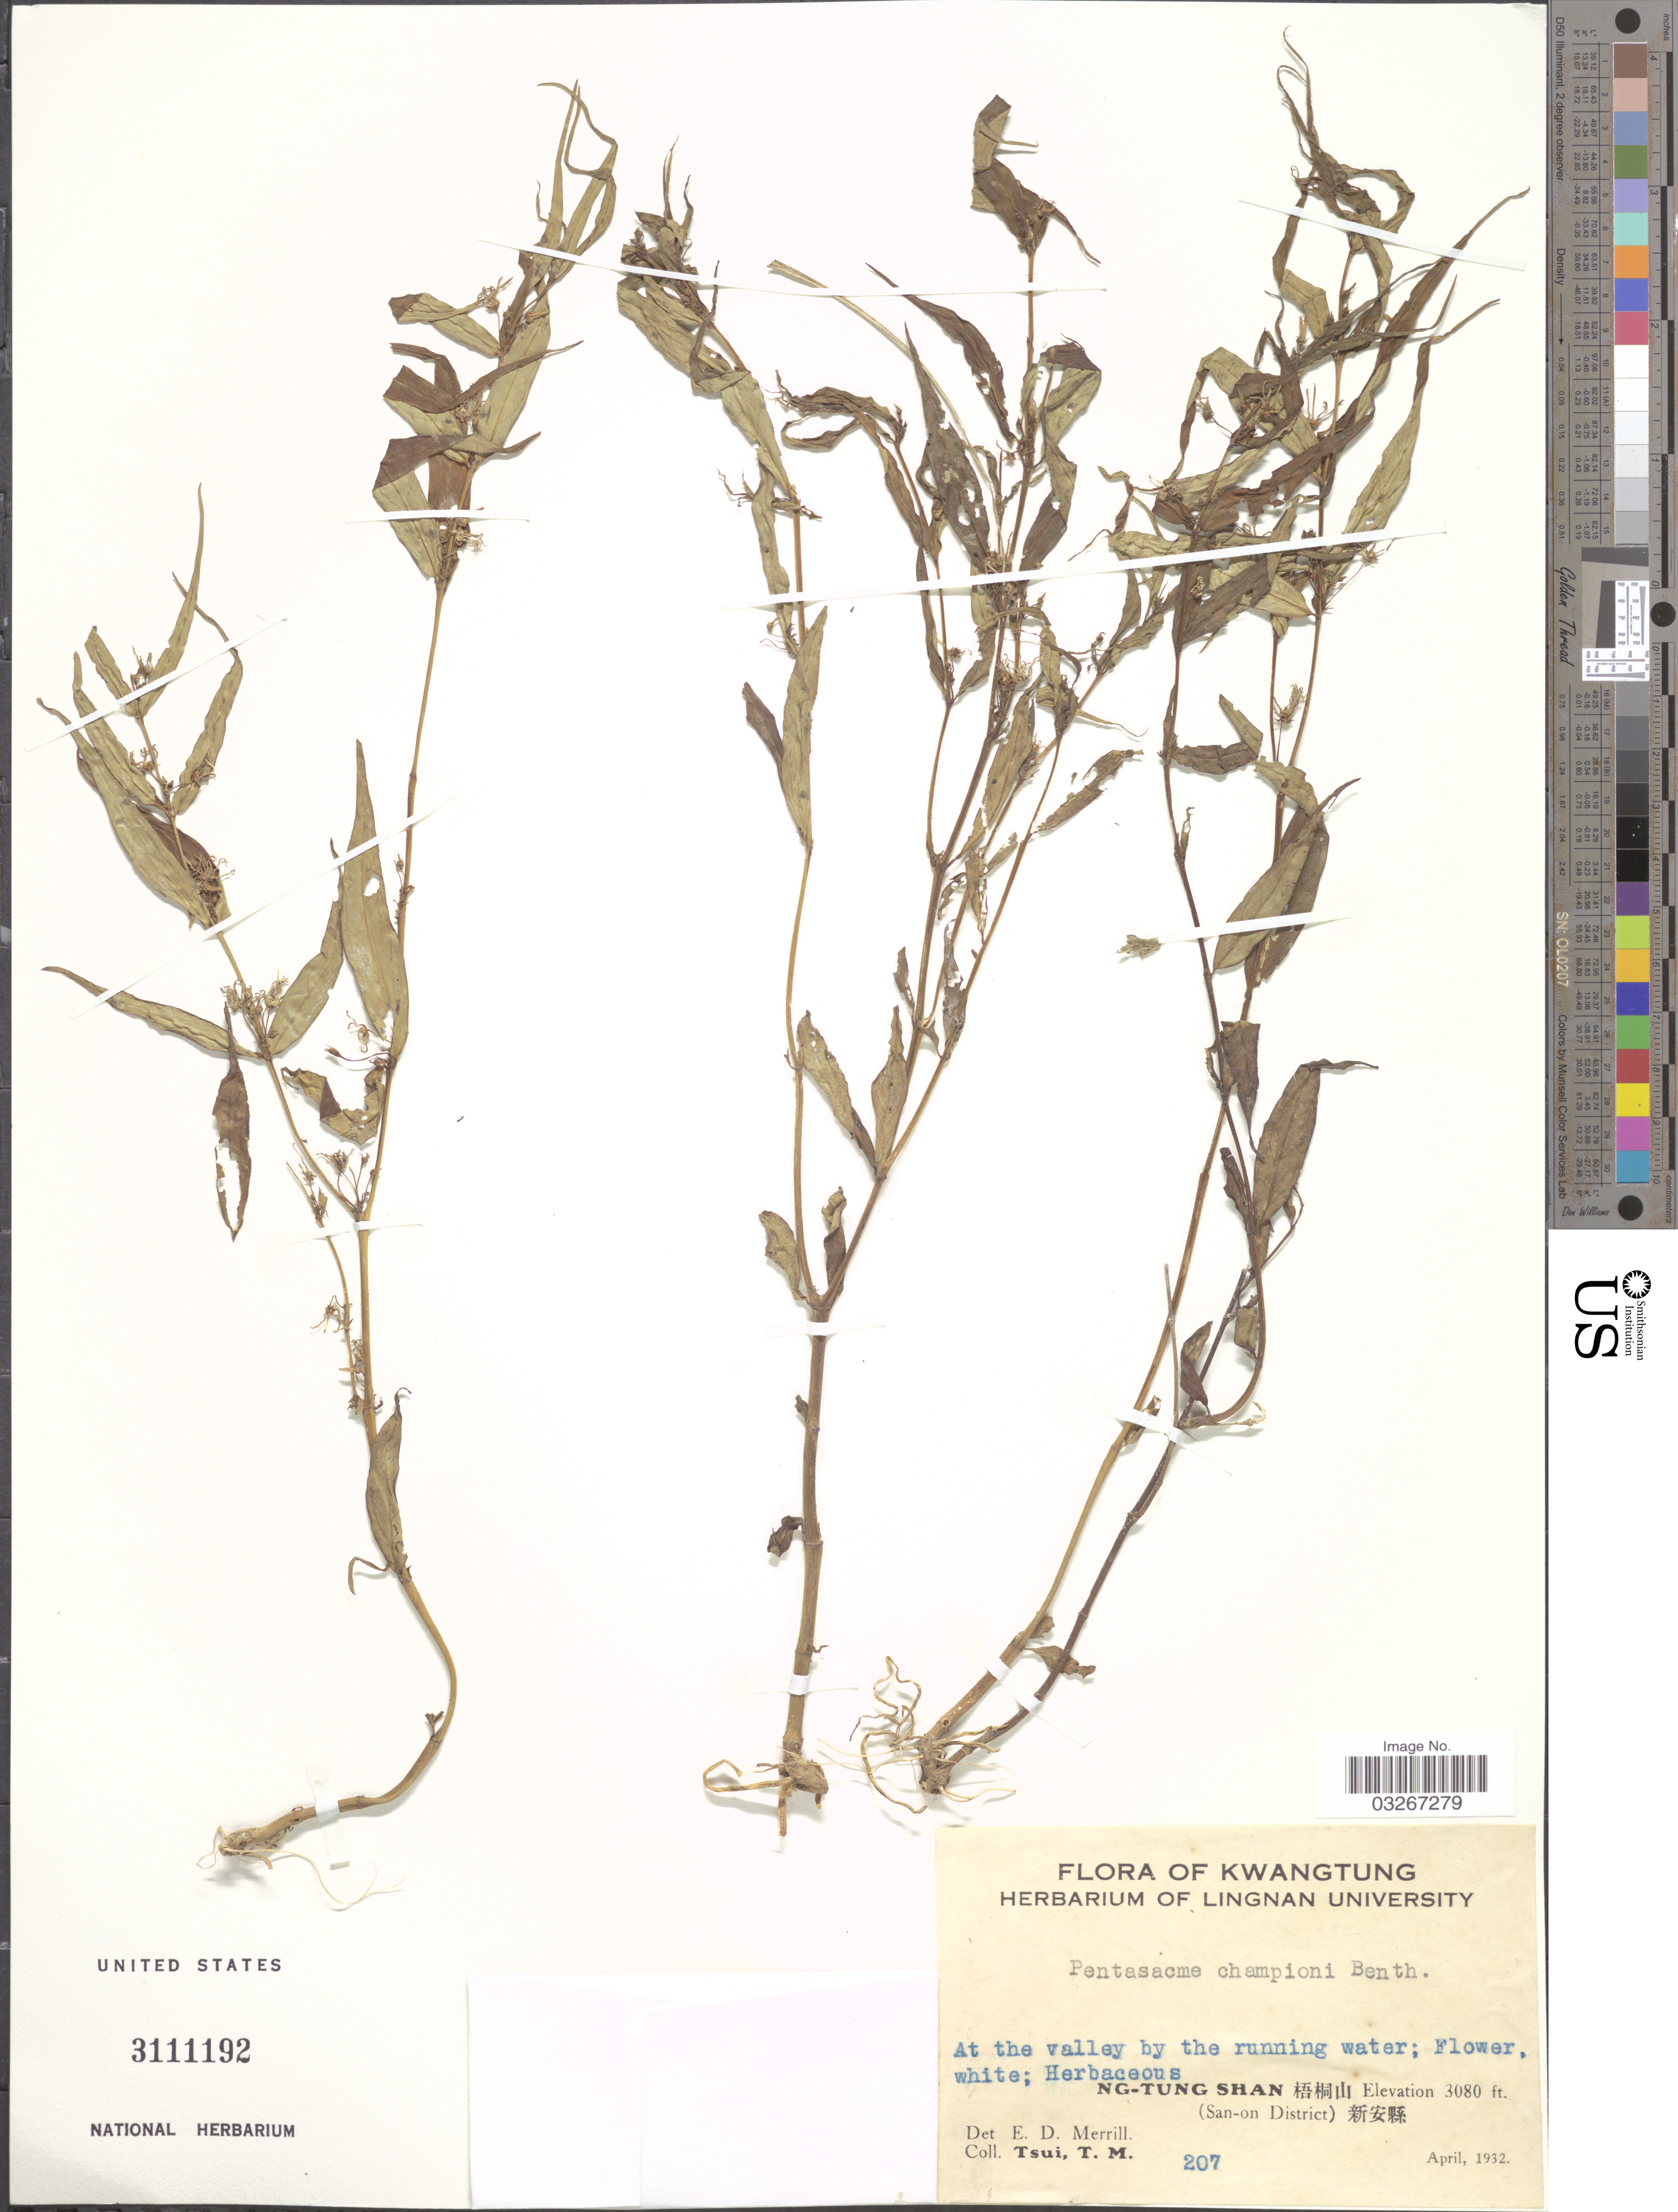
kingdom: Plantae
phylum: Tracheophyta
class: Magnoliopsida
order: Gentianales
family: Apocynaceae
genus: Pentasacme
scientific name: Pentasacme caudatum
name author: Wall. ex Wight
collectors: T. Tsui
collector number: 207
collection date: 1932-04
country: China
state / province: Guangdong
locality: Kwatung.Ng-Tung Shan (San-on District) .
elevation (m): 939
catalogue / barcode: US 3111192